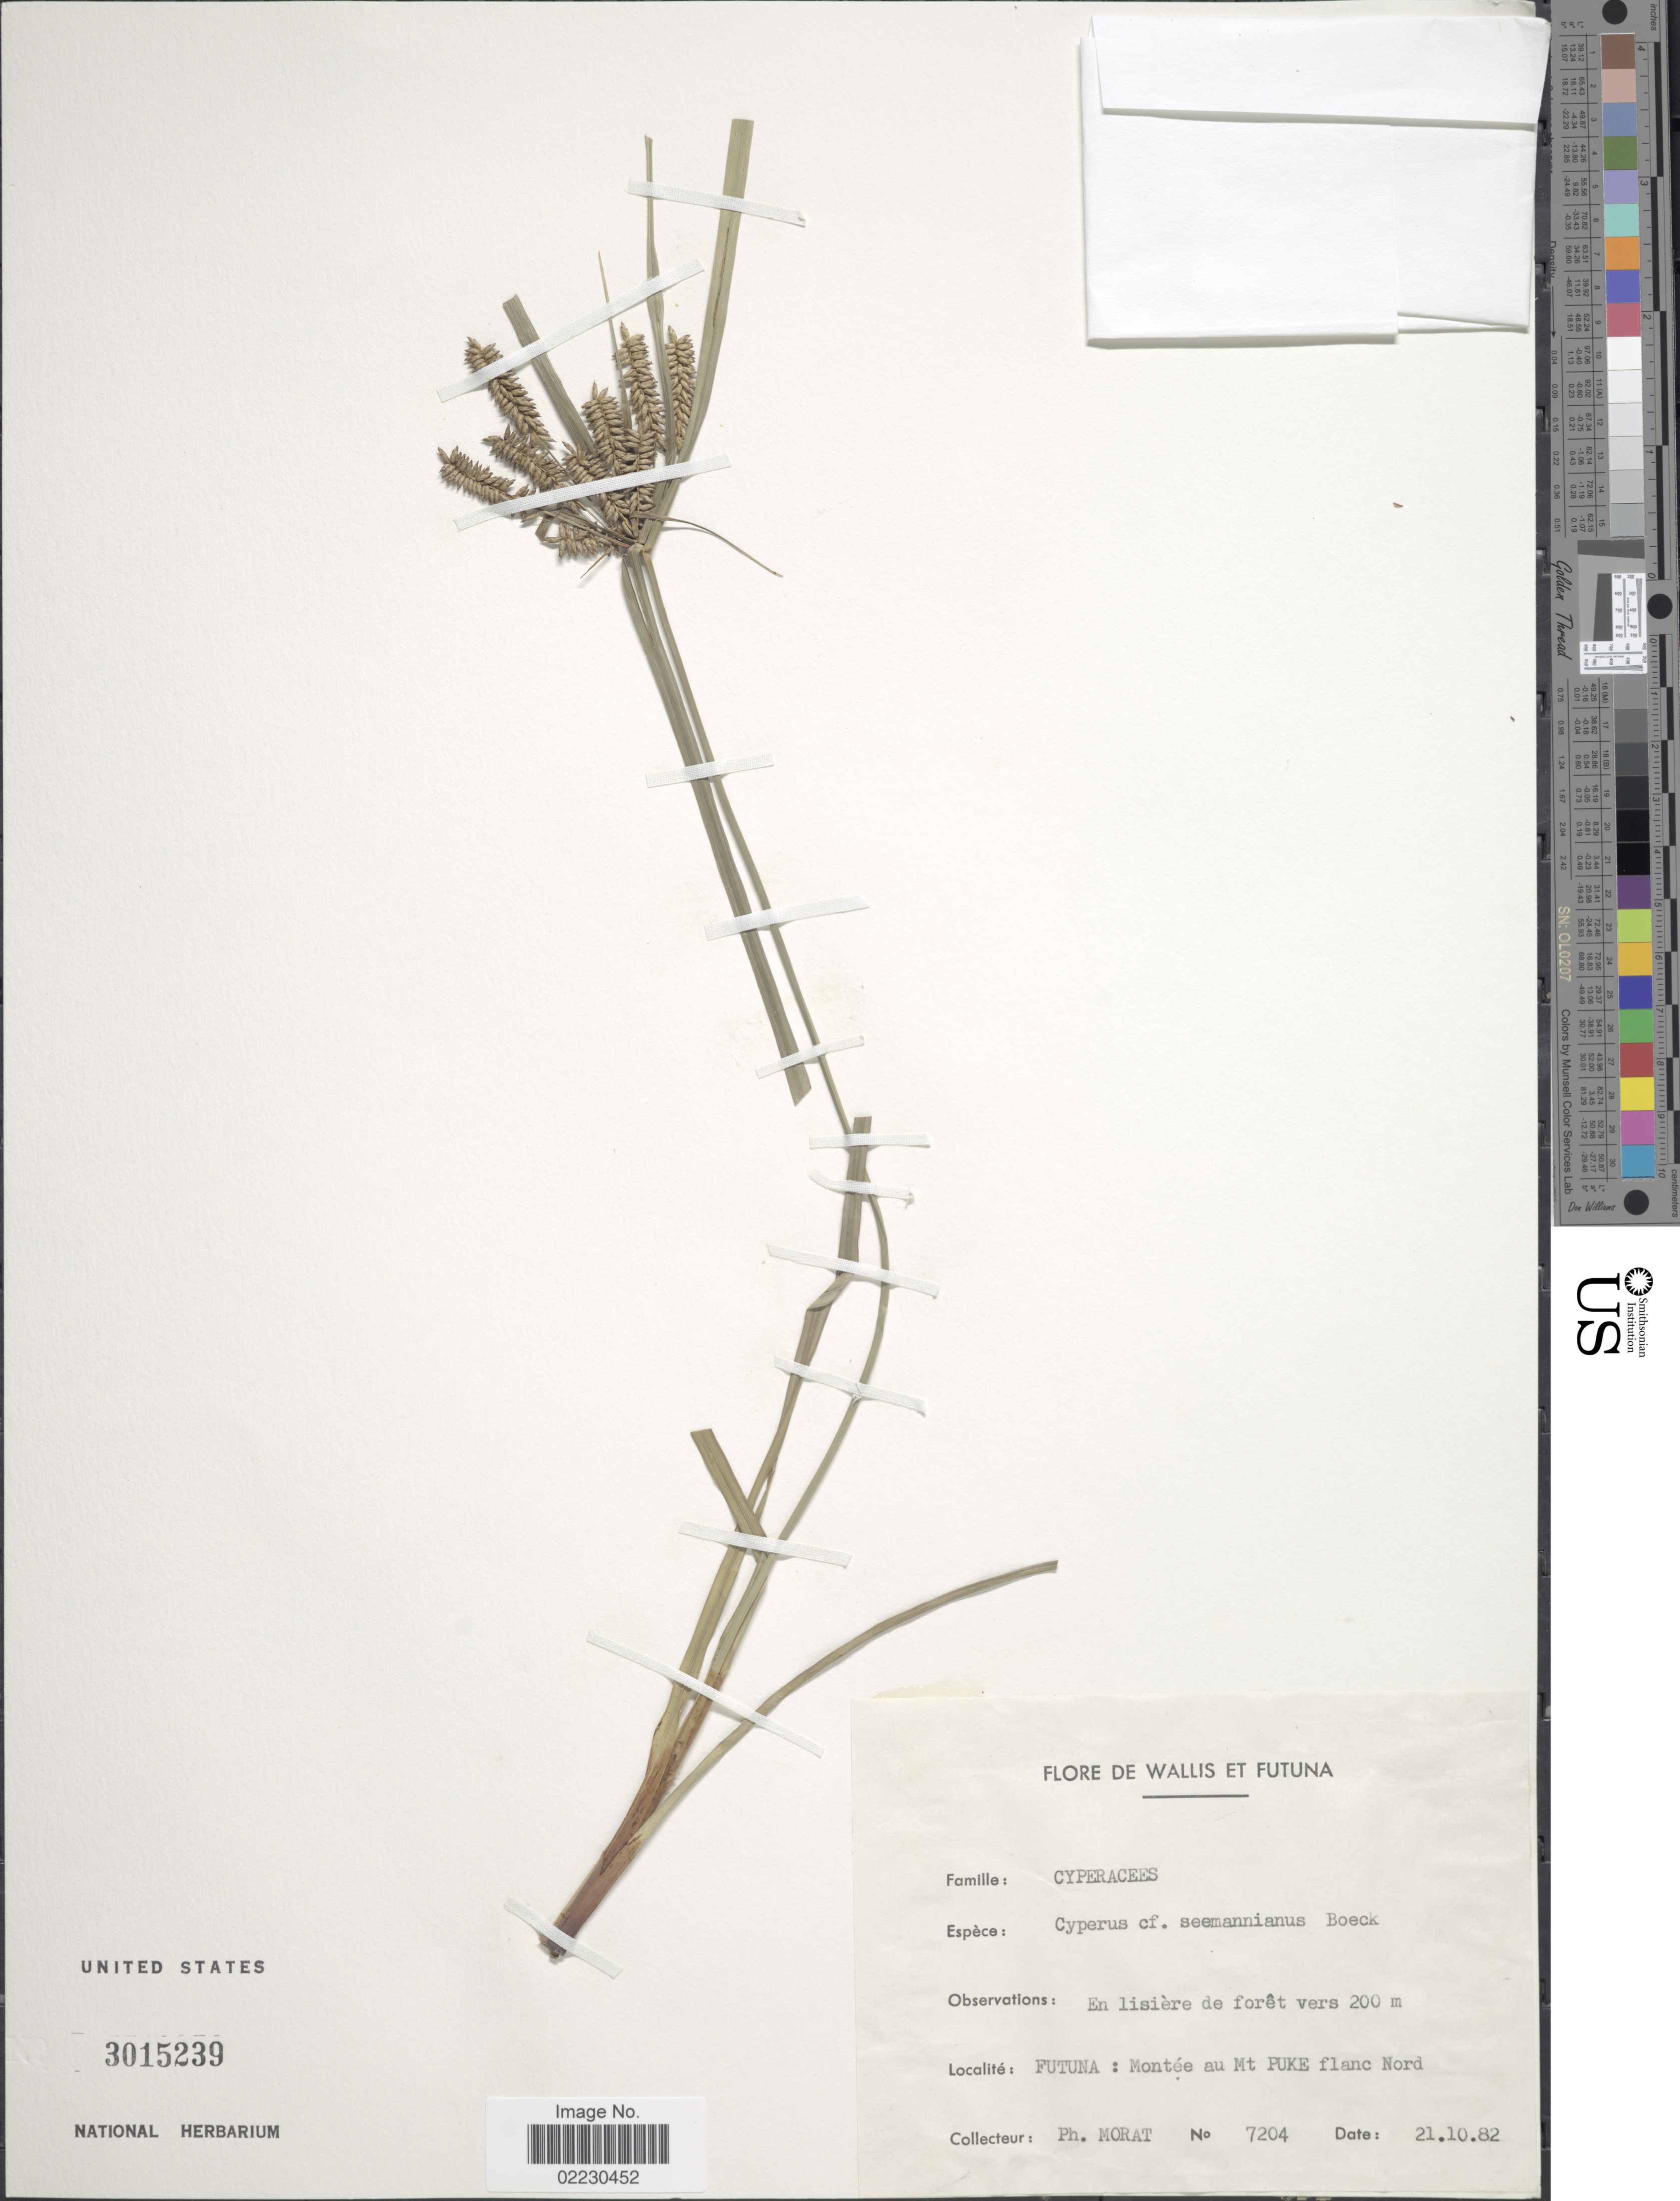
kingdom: Plantae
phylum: Tracheophyta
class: Liliopsida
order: Poales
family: Cyperaceae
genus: Cyperus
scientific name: Cyperus seemannianus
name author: Boeckeler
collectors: P. Morat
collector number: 7204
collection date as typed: Transcribed d/m/y: 21/10/82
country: Wallis and Futuna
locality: Futuna: Montee au Mt. Puke flanc Nord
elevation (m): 200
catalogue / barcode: US 3015239